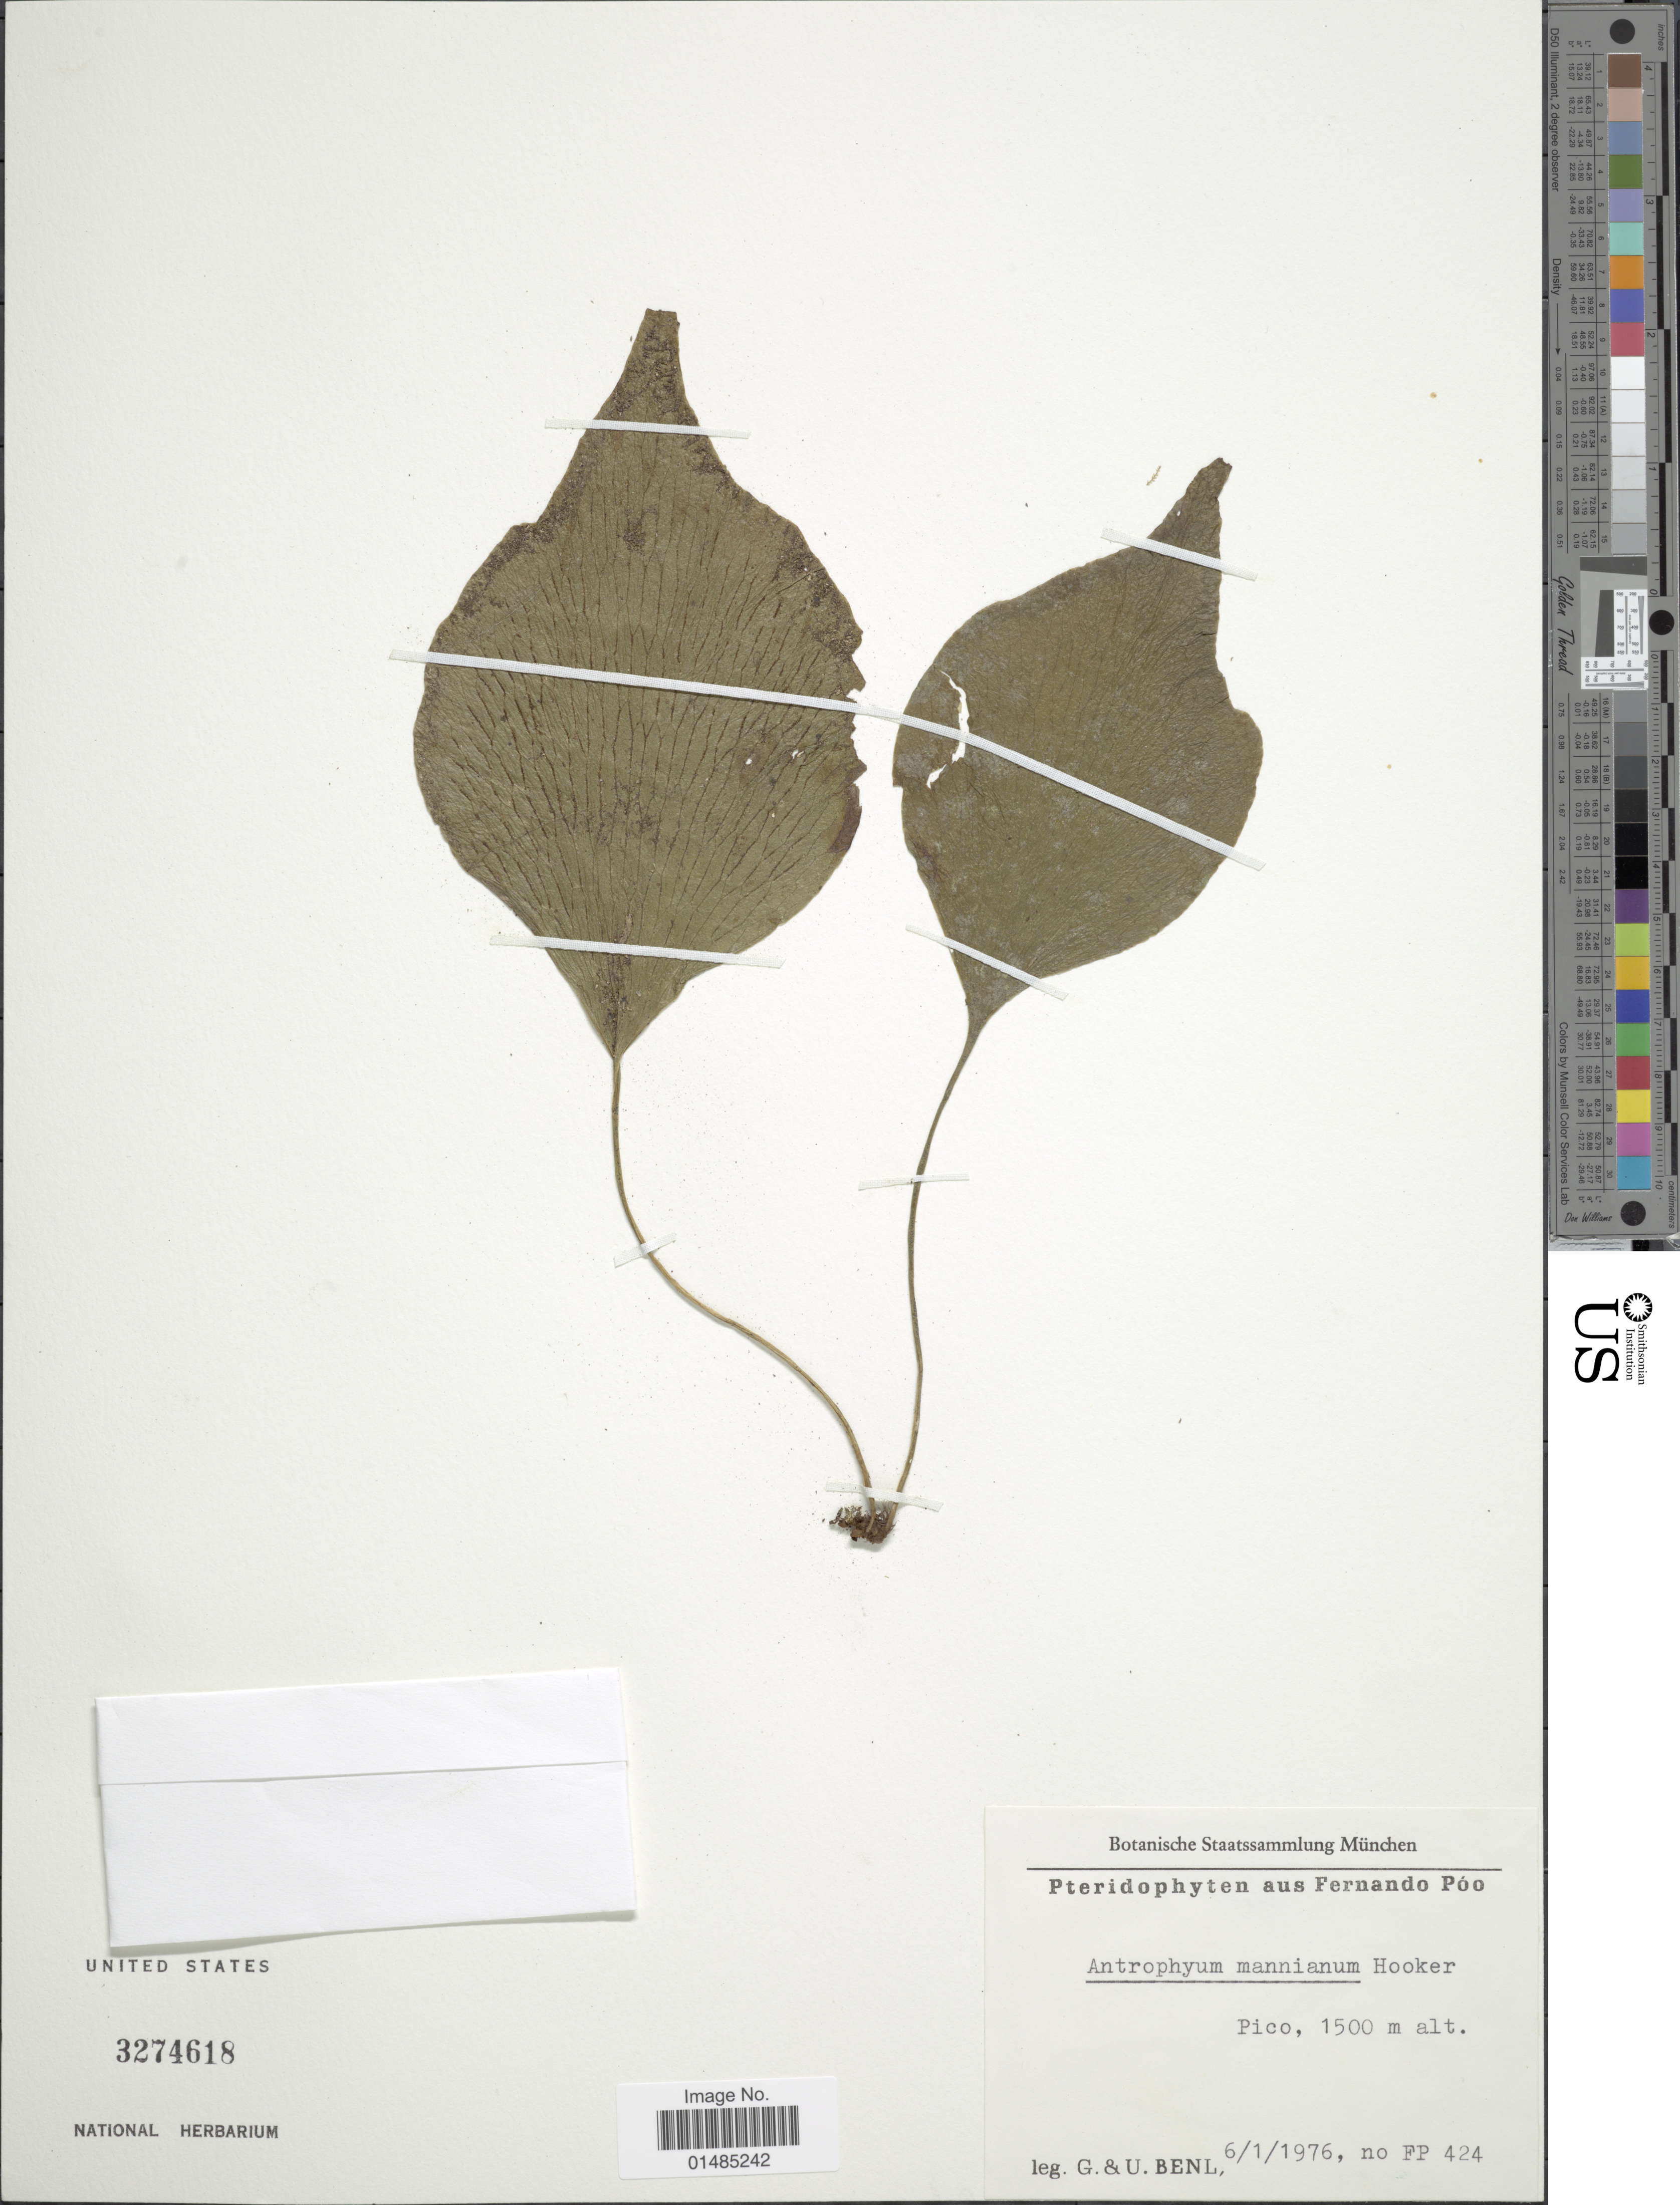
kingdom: Plantae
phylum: Tracheophyta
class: Polypodiopsida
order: Polypodiales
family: Pteridaceae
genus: Antrophyum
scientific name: Antrophyum mannianum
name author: Hook.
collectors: G. Benl & U. Benl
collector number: FP 424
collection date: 1976-01-06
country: Portugal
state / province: Azores (Aut. Reg.)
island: Pico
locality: Pico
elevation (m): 1500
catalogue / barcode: US 3274618